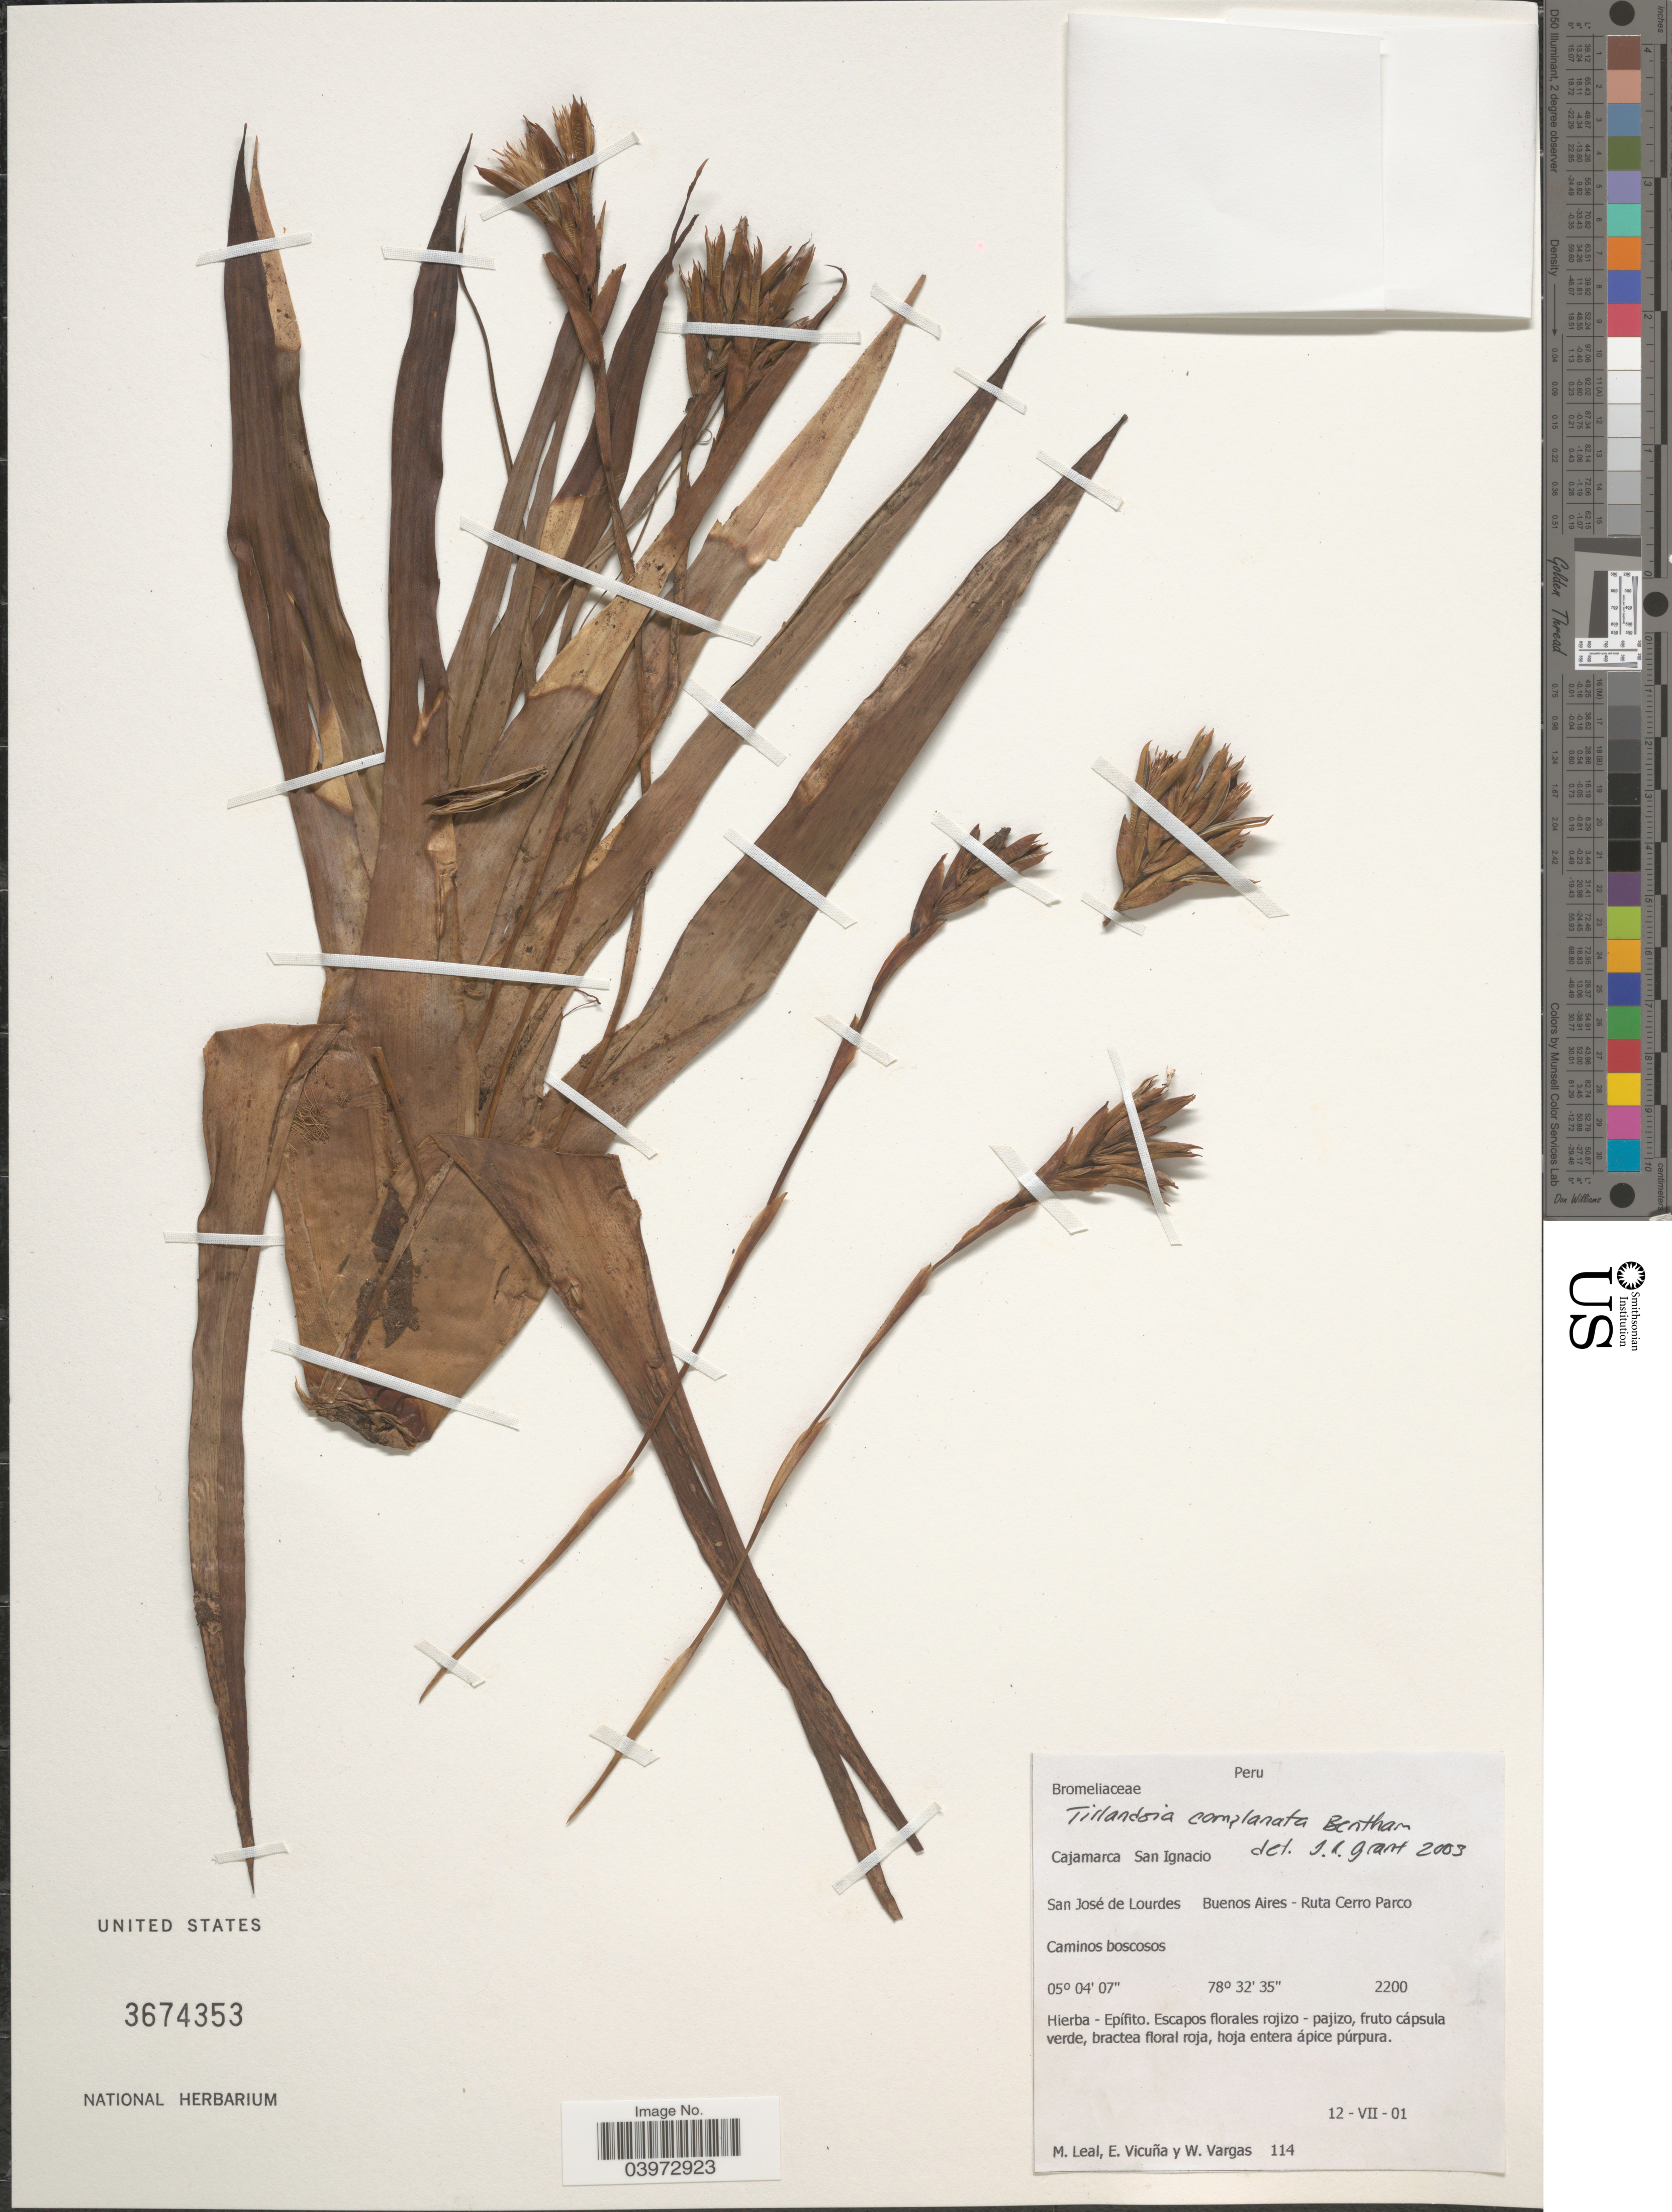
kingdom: Plantae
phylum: Tracheophyta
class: Liliopsida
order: Poales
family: Bromeliaceae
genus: Tillandsia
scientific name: Tillandsia complanata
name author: Benth.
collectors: M. E. Leal, E. Vicuña & W. Vargas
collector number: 114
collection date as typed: Transcribed d/m/y: 12/7/1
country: Peru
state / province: Cajamarca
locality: San Ignacio. San José de Lourdes. Buenos Aires - Ruta Cerro Parco.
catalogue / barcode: US 3674353